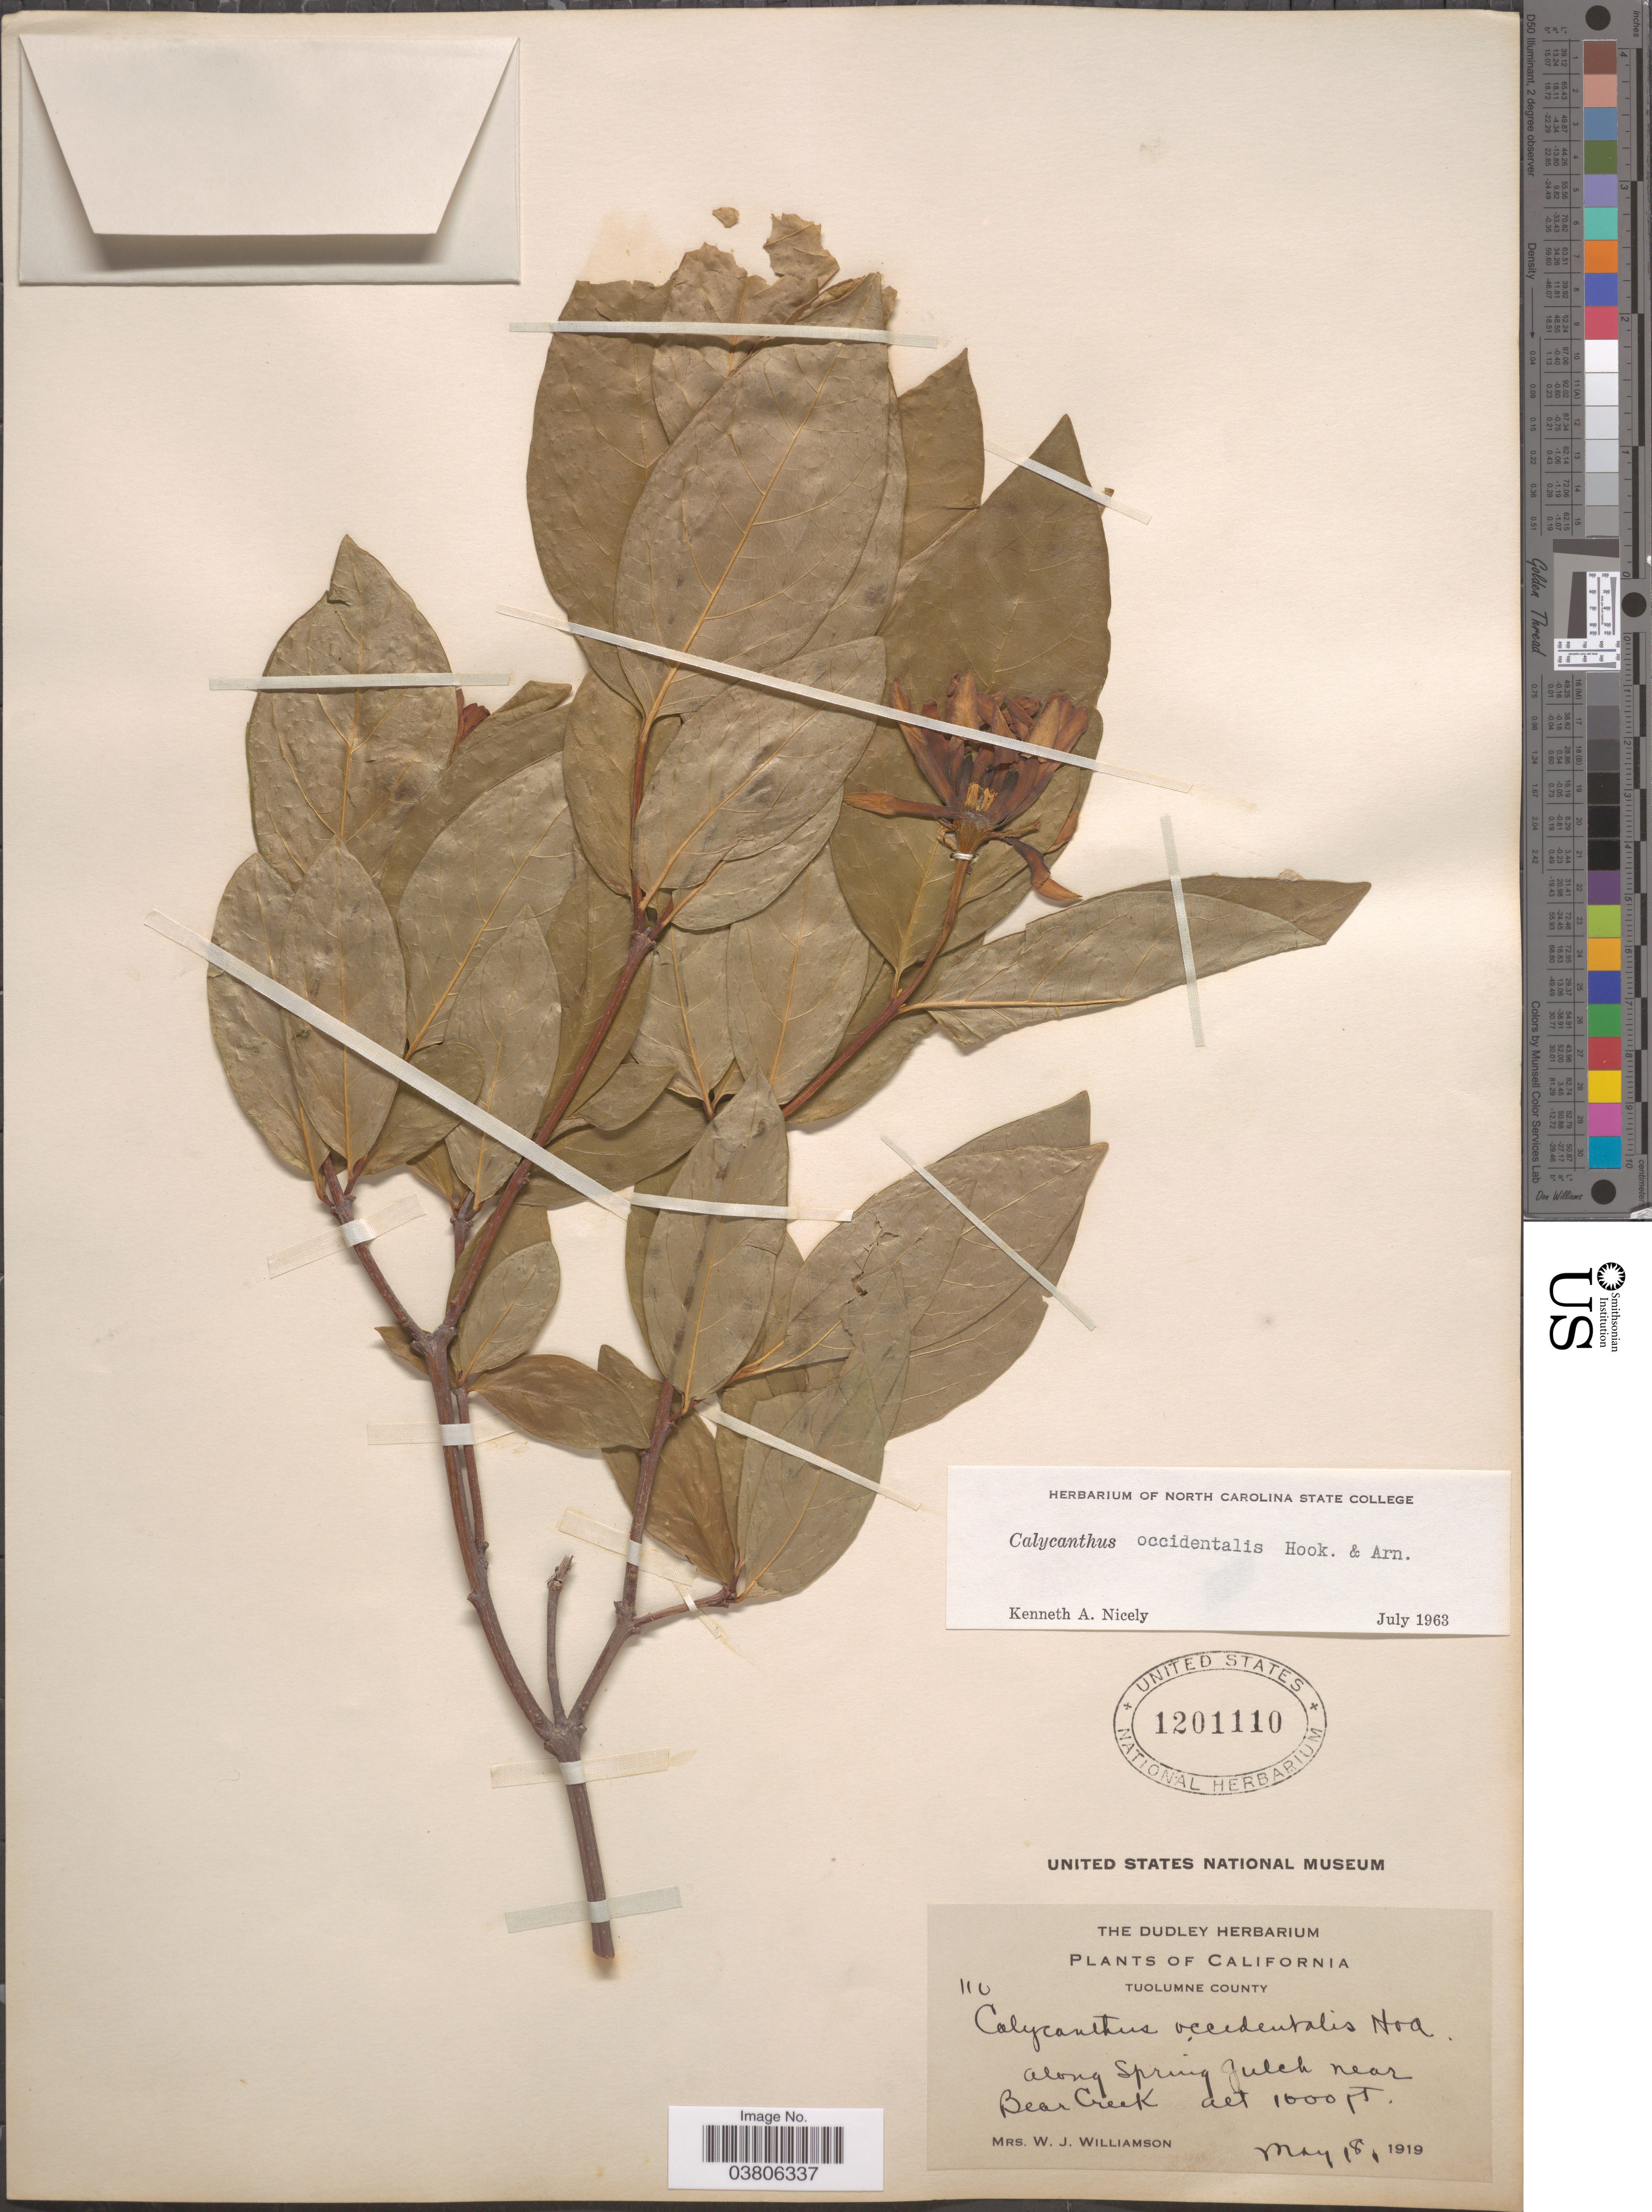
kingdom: Plantae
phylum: Tracheophyta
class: Magnoliopsida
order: Laurales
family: Calycanthaceae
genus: Calycanthus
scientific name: Calycanthus occidentalis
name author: Hook. & Arn.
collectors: W. Williamson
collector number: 110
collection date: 1919-05-18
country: United States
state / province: California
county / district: Tuolumne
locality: Tuolumne County. Along Spring Gulch near Bear Creek.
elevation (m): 305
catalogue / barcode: US 1201110